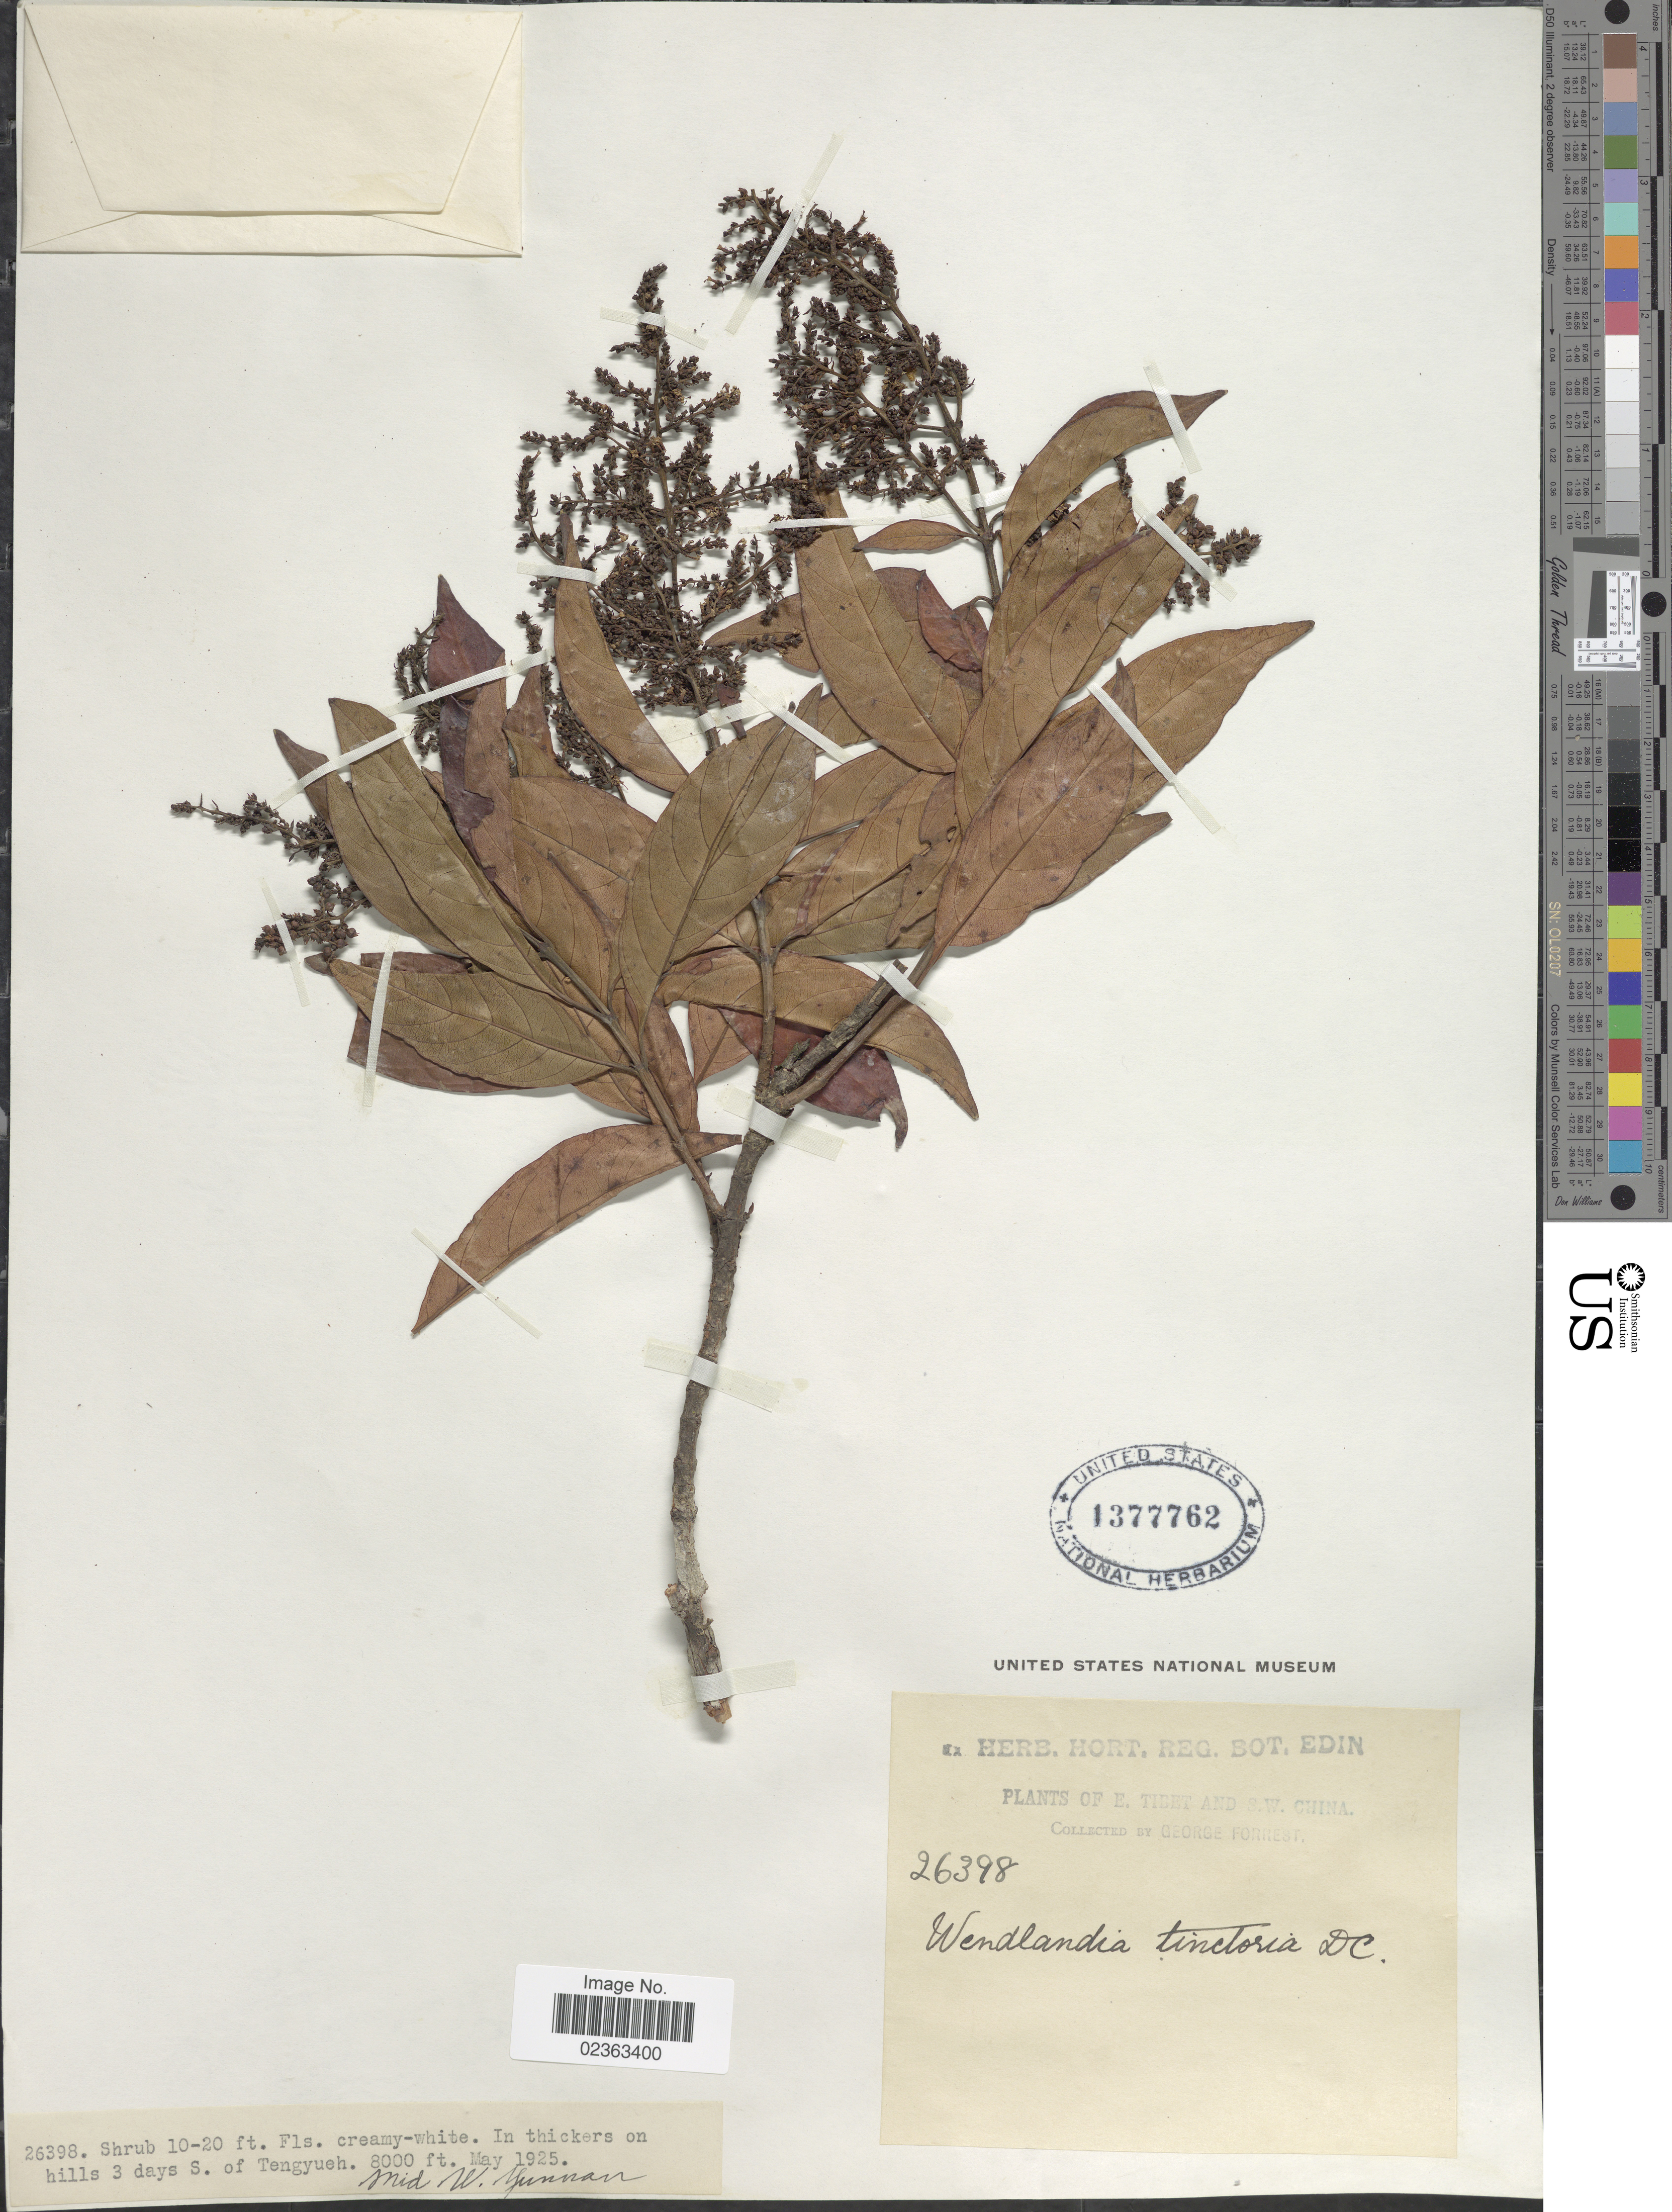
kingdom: Plantae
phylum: Tracheophyta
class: Magnoliopsida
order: Gentianales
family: Rubiaceae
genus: Wendlandia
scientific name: Wendlandia tinctoria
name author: DC.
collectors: G. Forrest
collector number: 26398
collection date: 1925-05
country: China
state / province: Yunnan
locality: E. Tibet and S.W. China, in thickets on hills 3 days S. of Tengyueh , Mid. W. Yunnan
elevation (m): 2438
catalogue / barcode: US 1377762